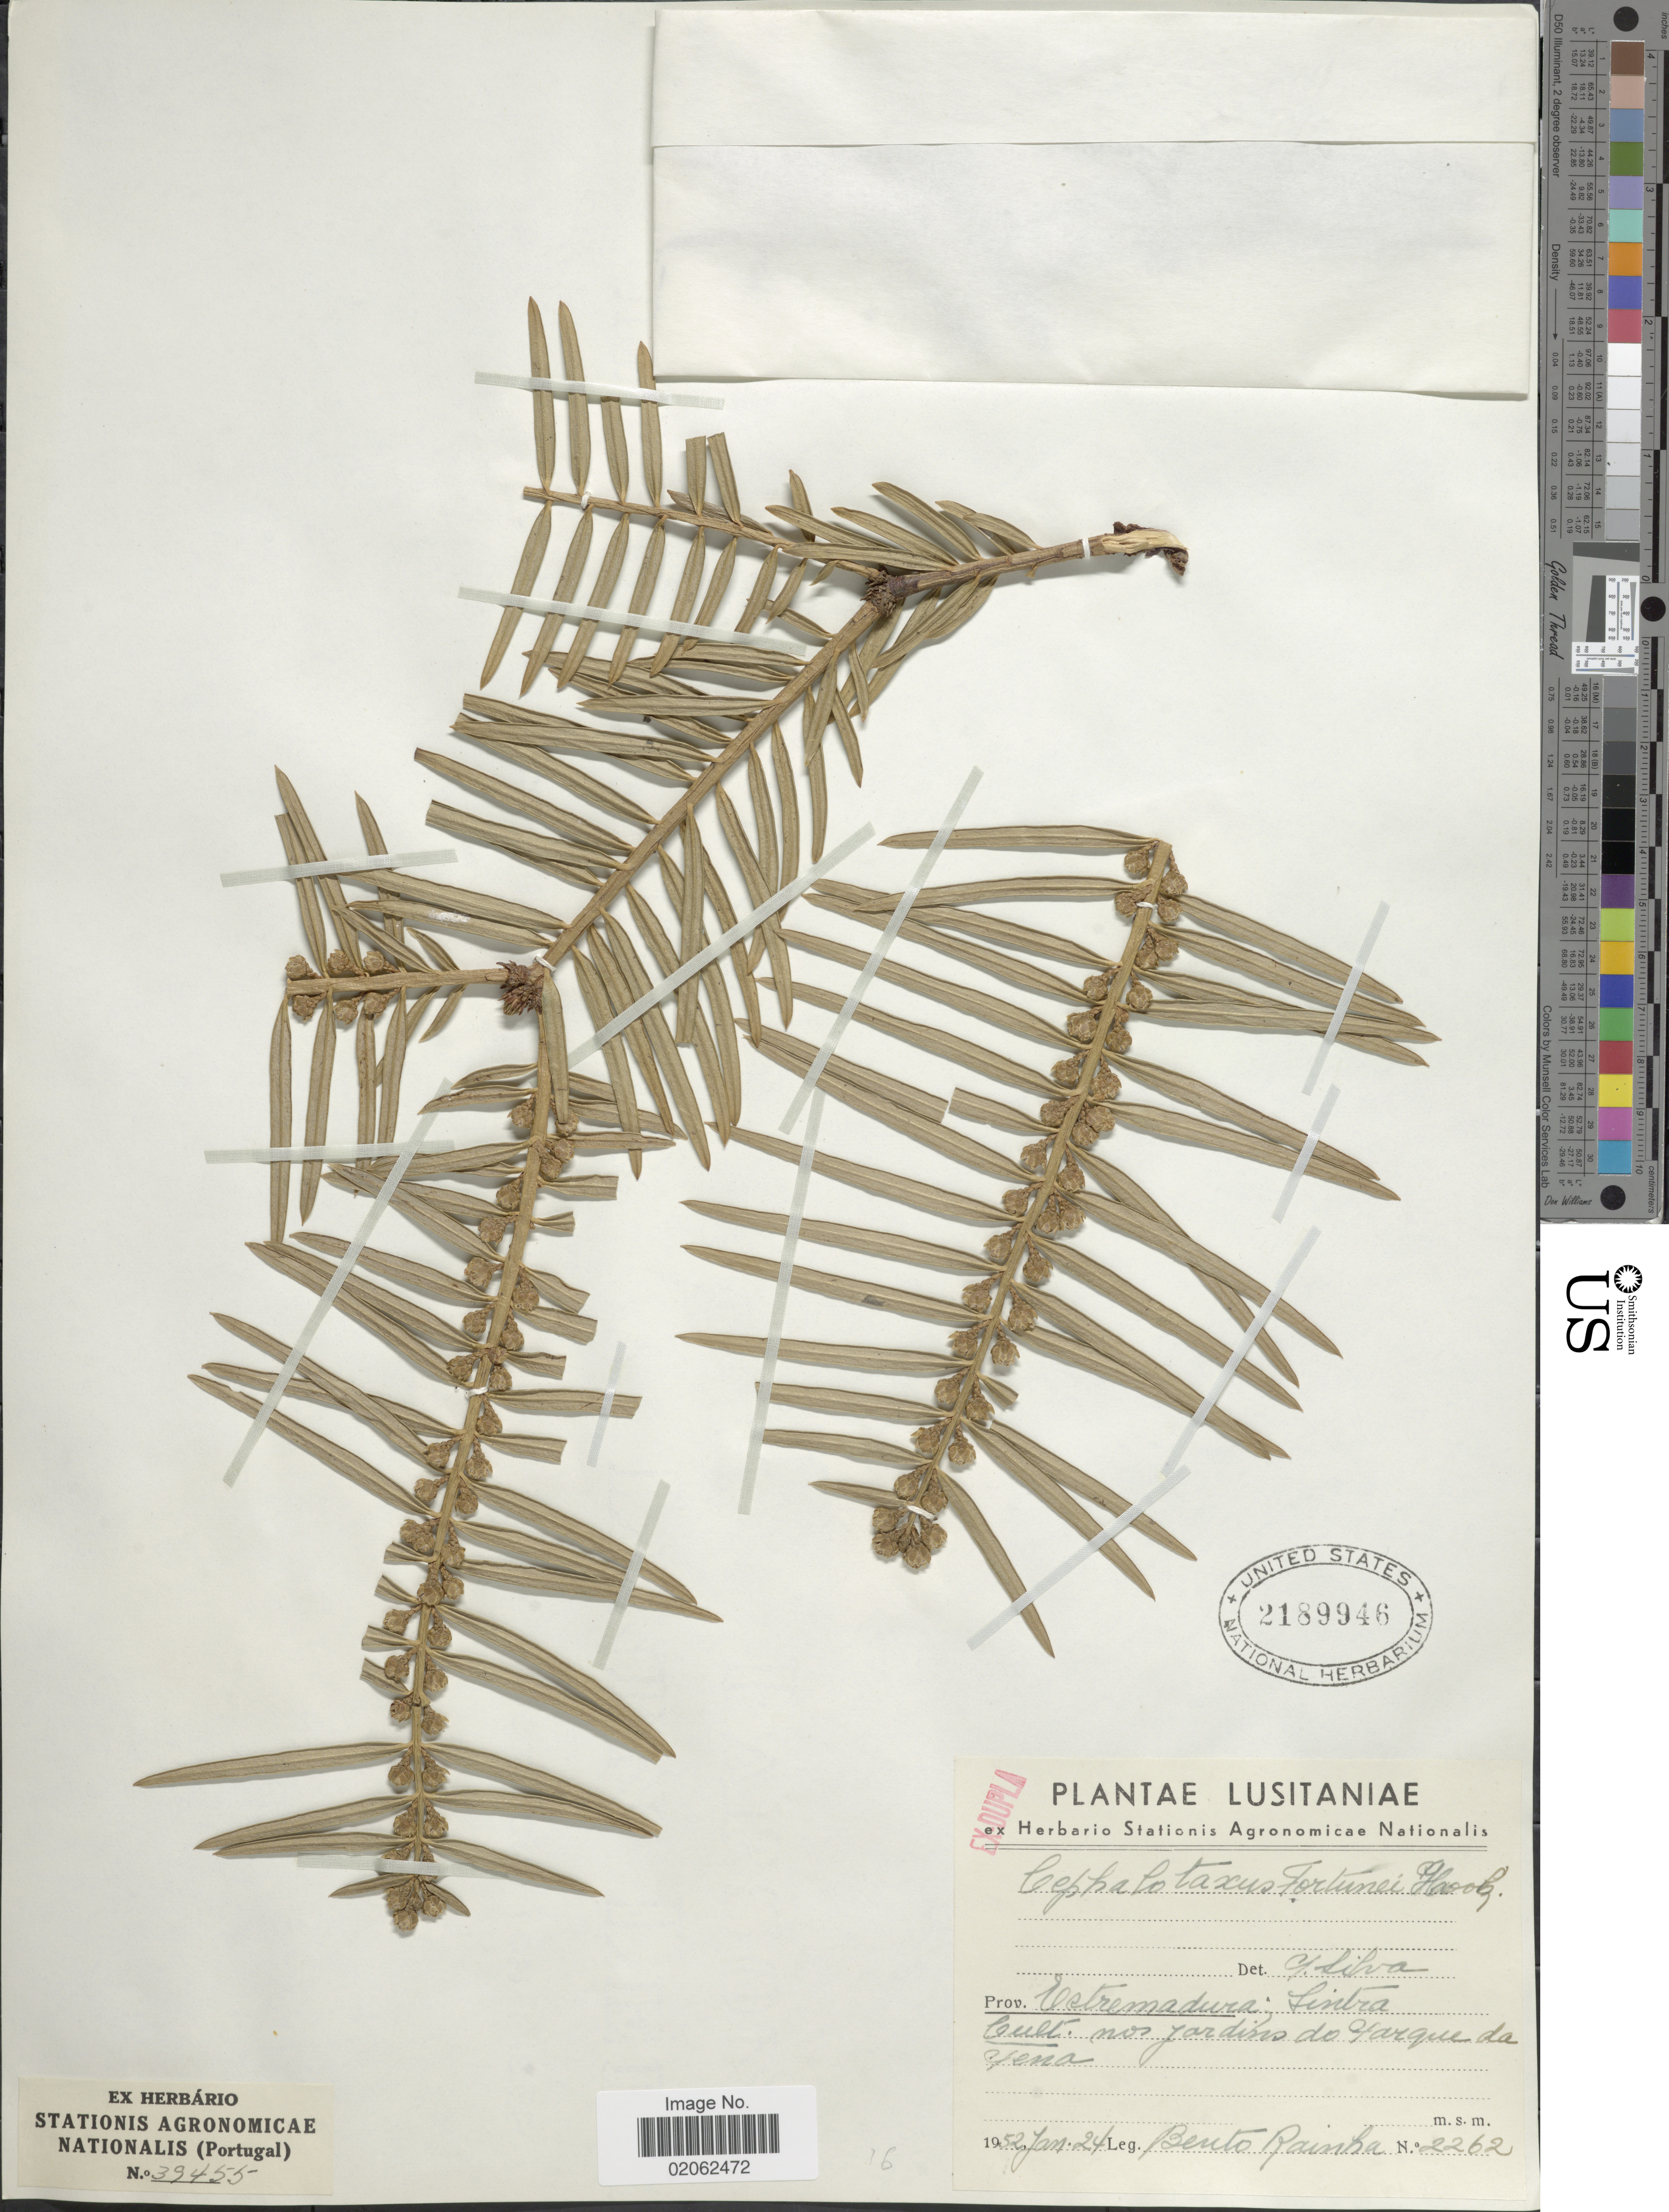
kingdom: Plantae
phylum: Tracheophyta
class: Pinopsida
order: Pinales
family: Cephalotaxaceae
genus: Cephalotaxus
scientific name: Cephalotaxus fortunei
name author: Hook.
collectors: B. Rainha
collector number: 2262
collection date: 1952-01-24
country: Portugal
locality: Lusitaniae. Prov. Estremadura; Sintra. Cult nos jardines do Parque da Jena [interpreted]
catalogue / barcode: US 2189946